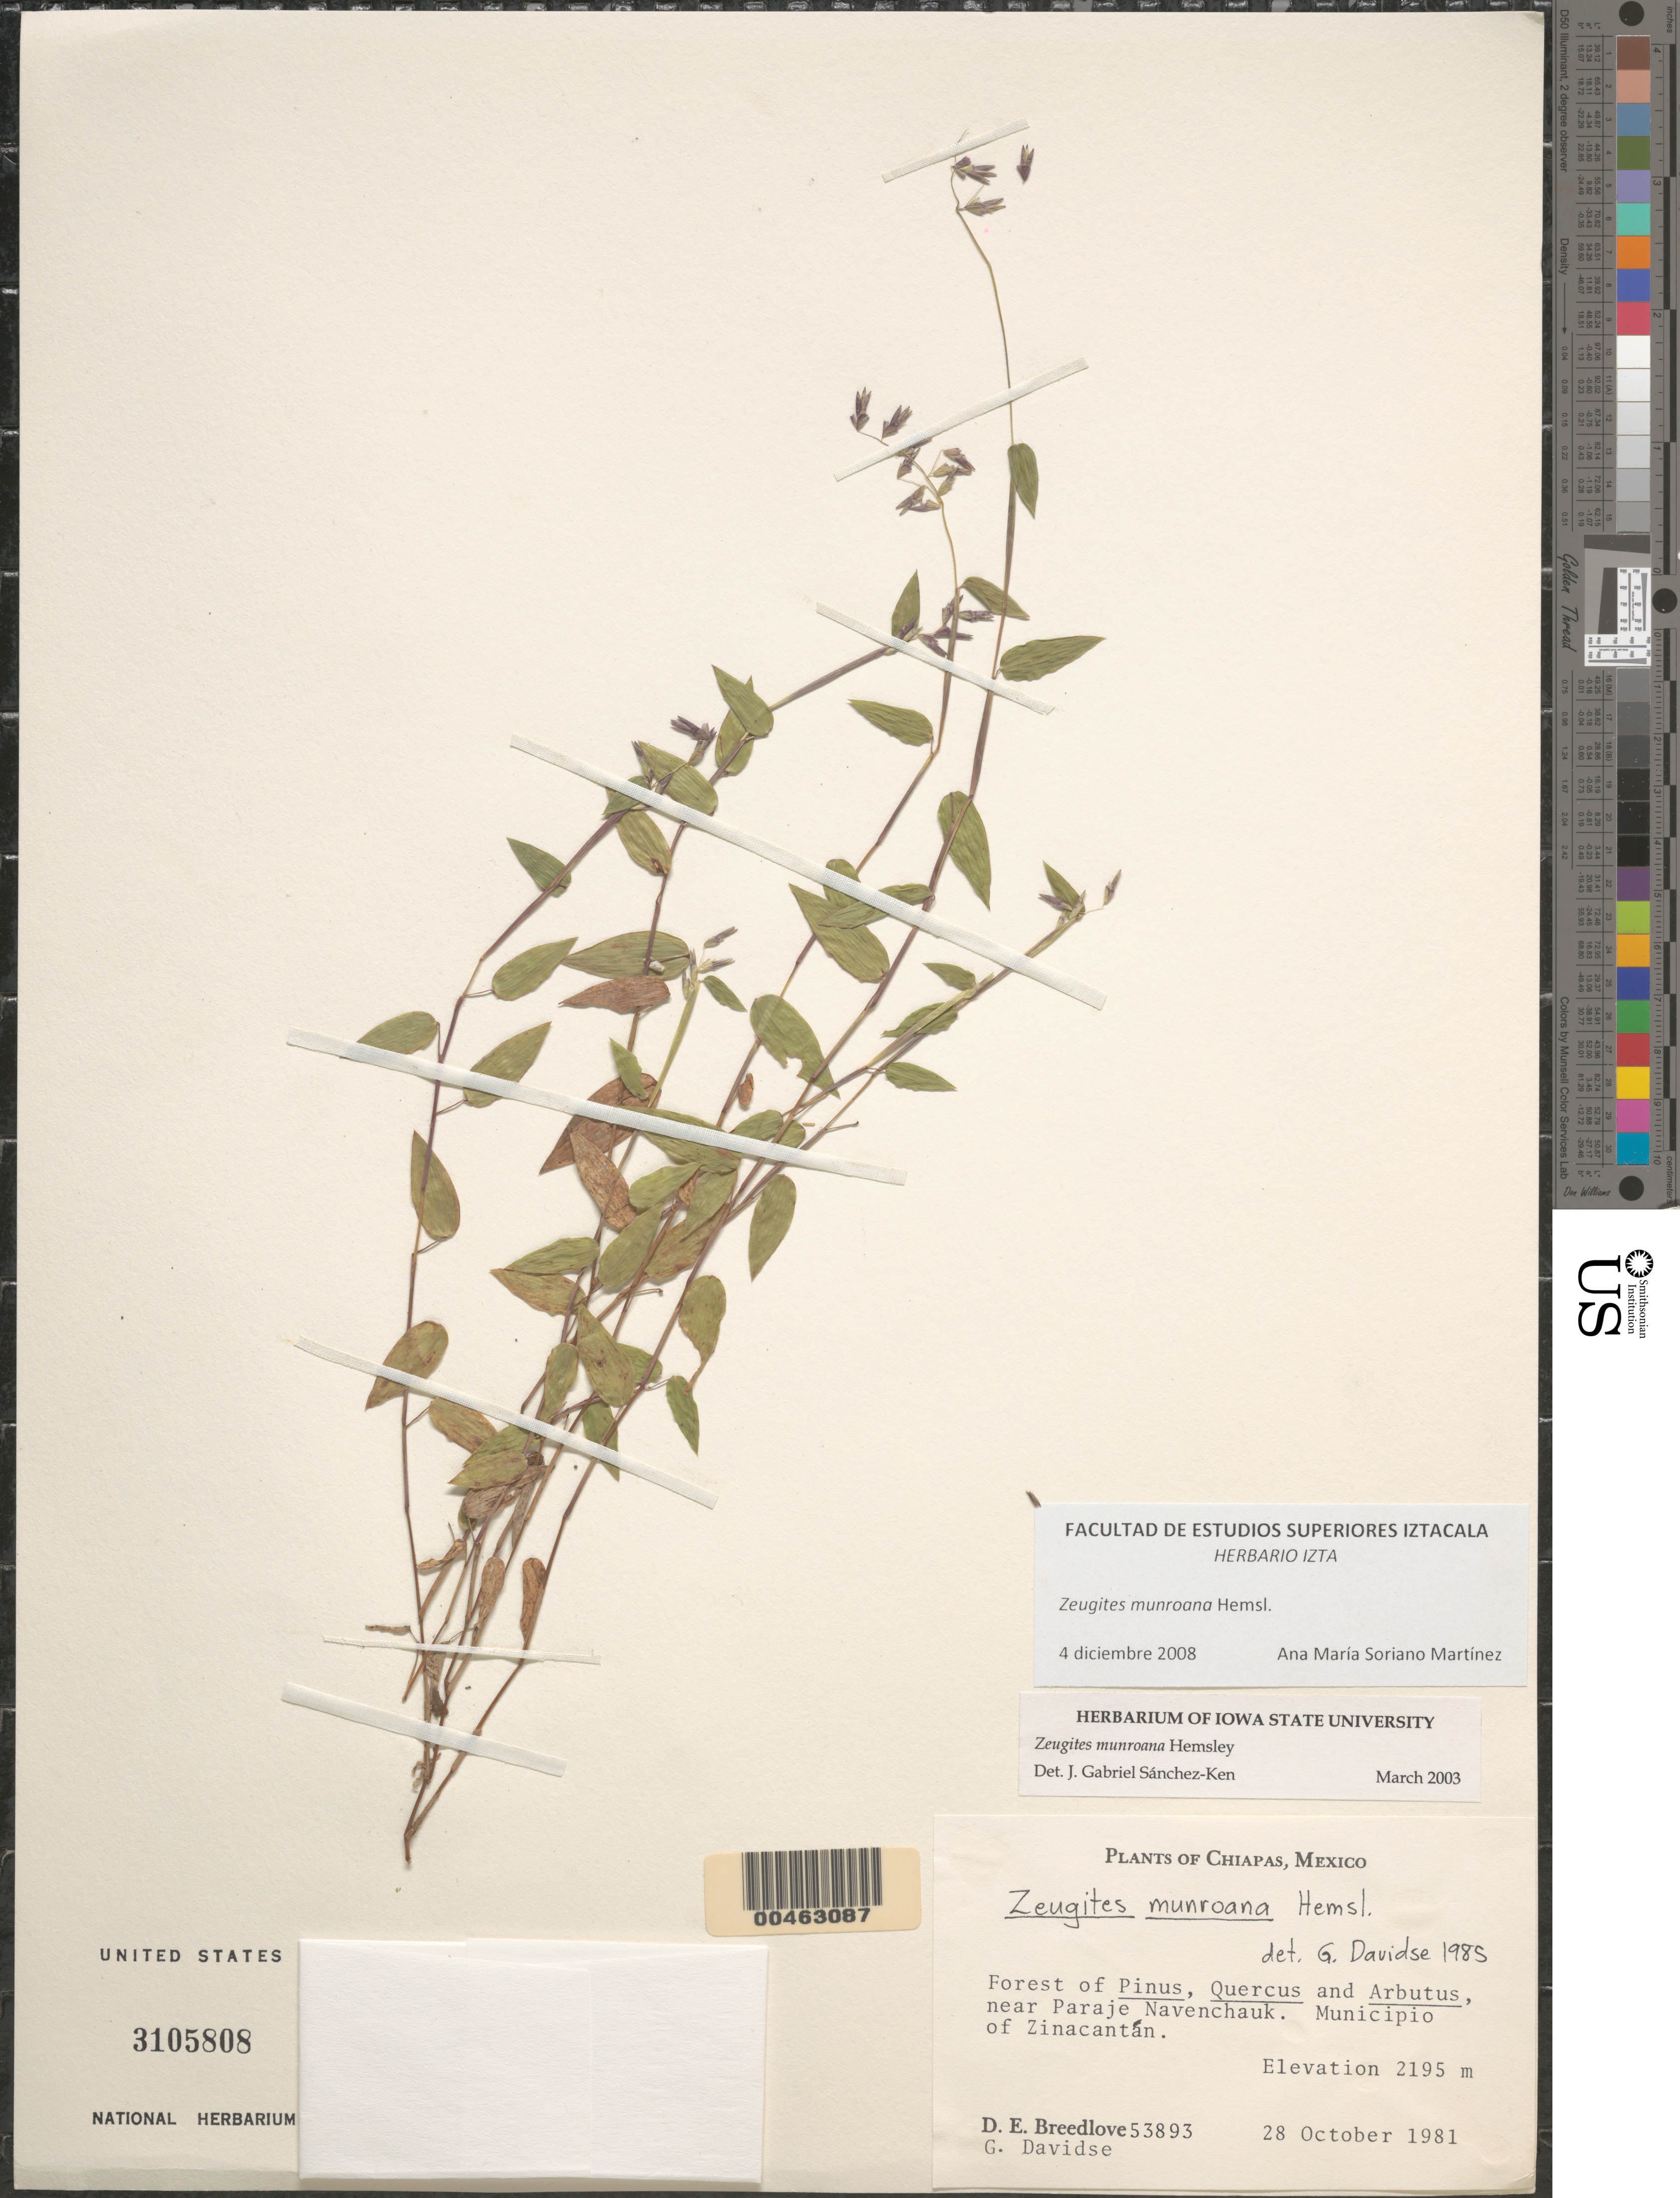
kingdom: Plantae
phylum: Tracheophyta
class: Liliopsida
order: Poales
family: Poaceae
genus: Zeugites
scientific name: Zeugites munroanus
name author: Hemsl.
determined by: Davidse, Gerrit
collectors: D. E. Breedlove & G. Davidse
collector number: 53893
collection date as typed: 28 October 1981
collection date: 1981-10-28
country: Mexico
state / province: Chiapas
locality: Near Paraje Navenchauk, Mun. of Zinacantán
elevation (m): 2195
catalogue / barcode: US 3105808